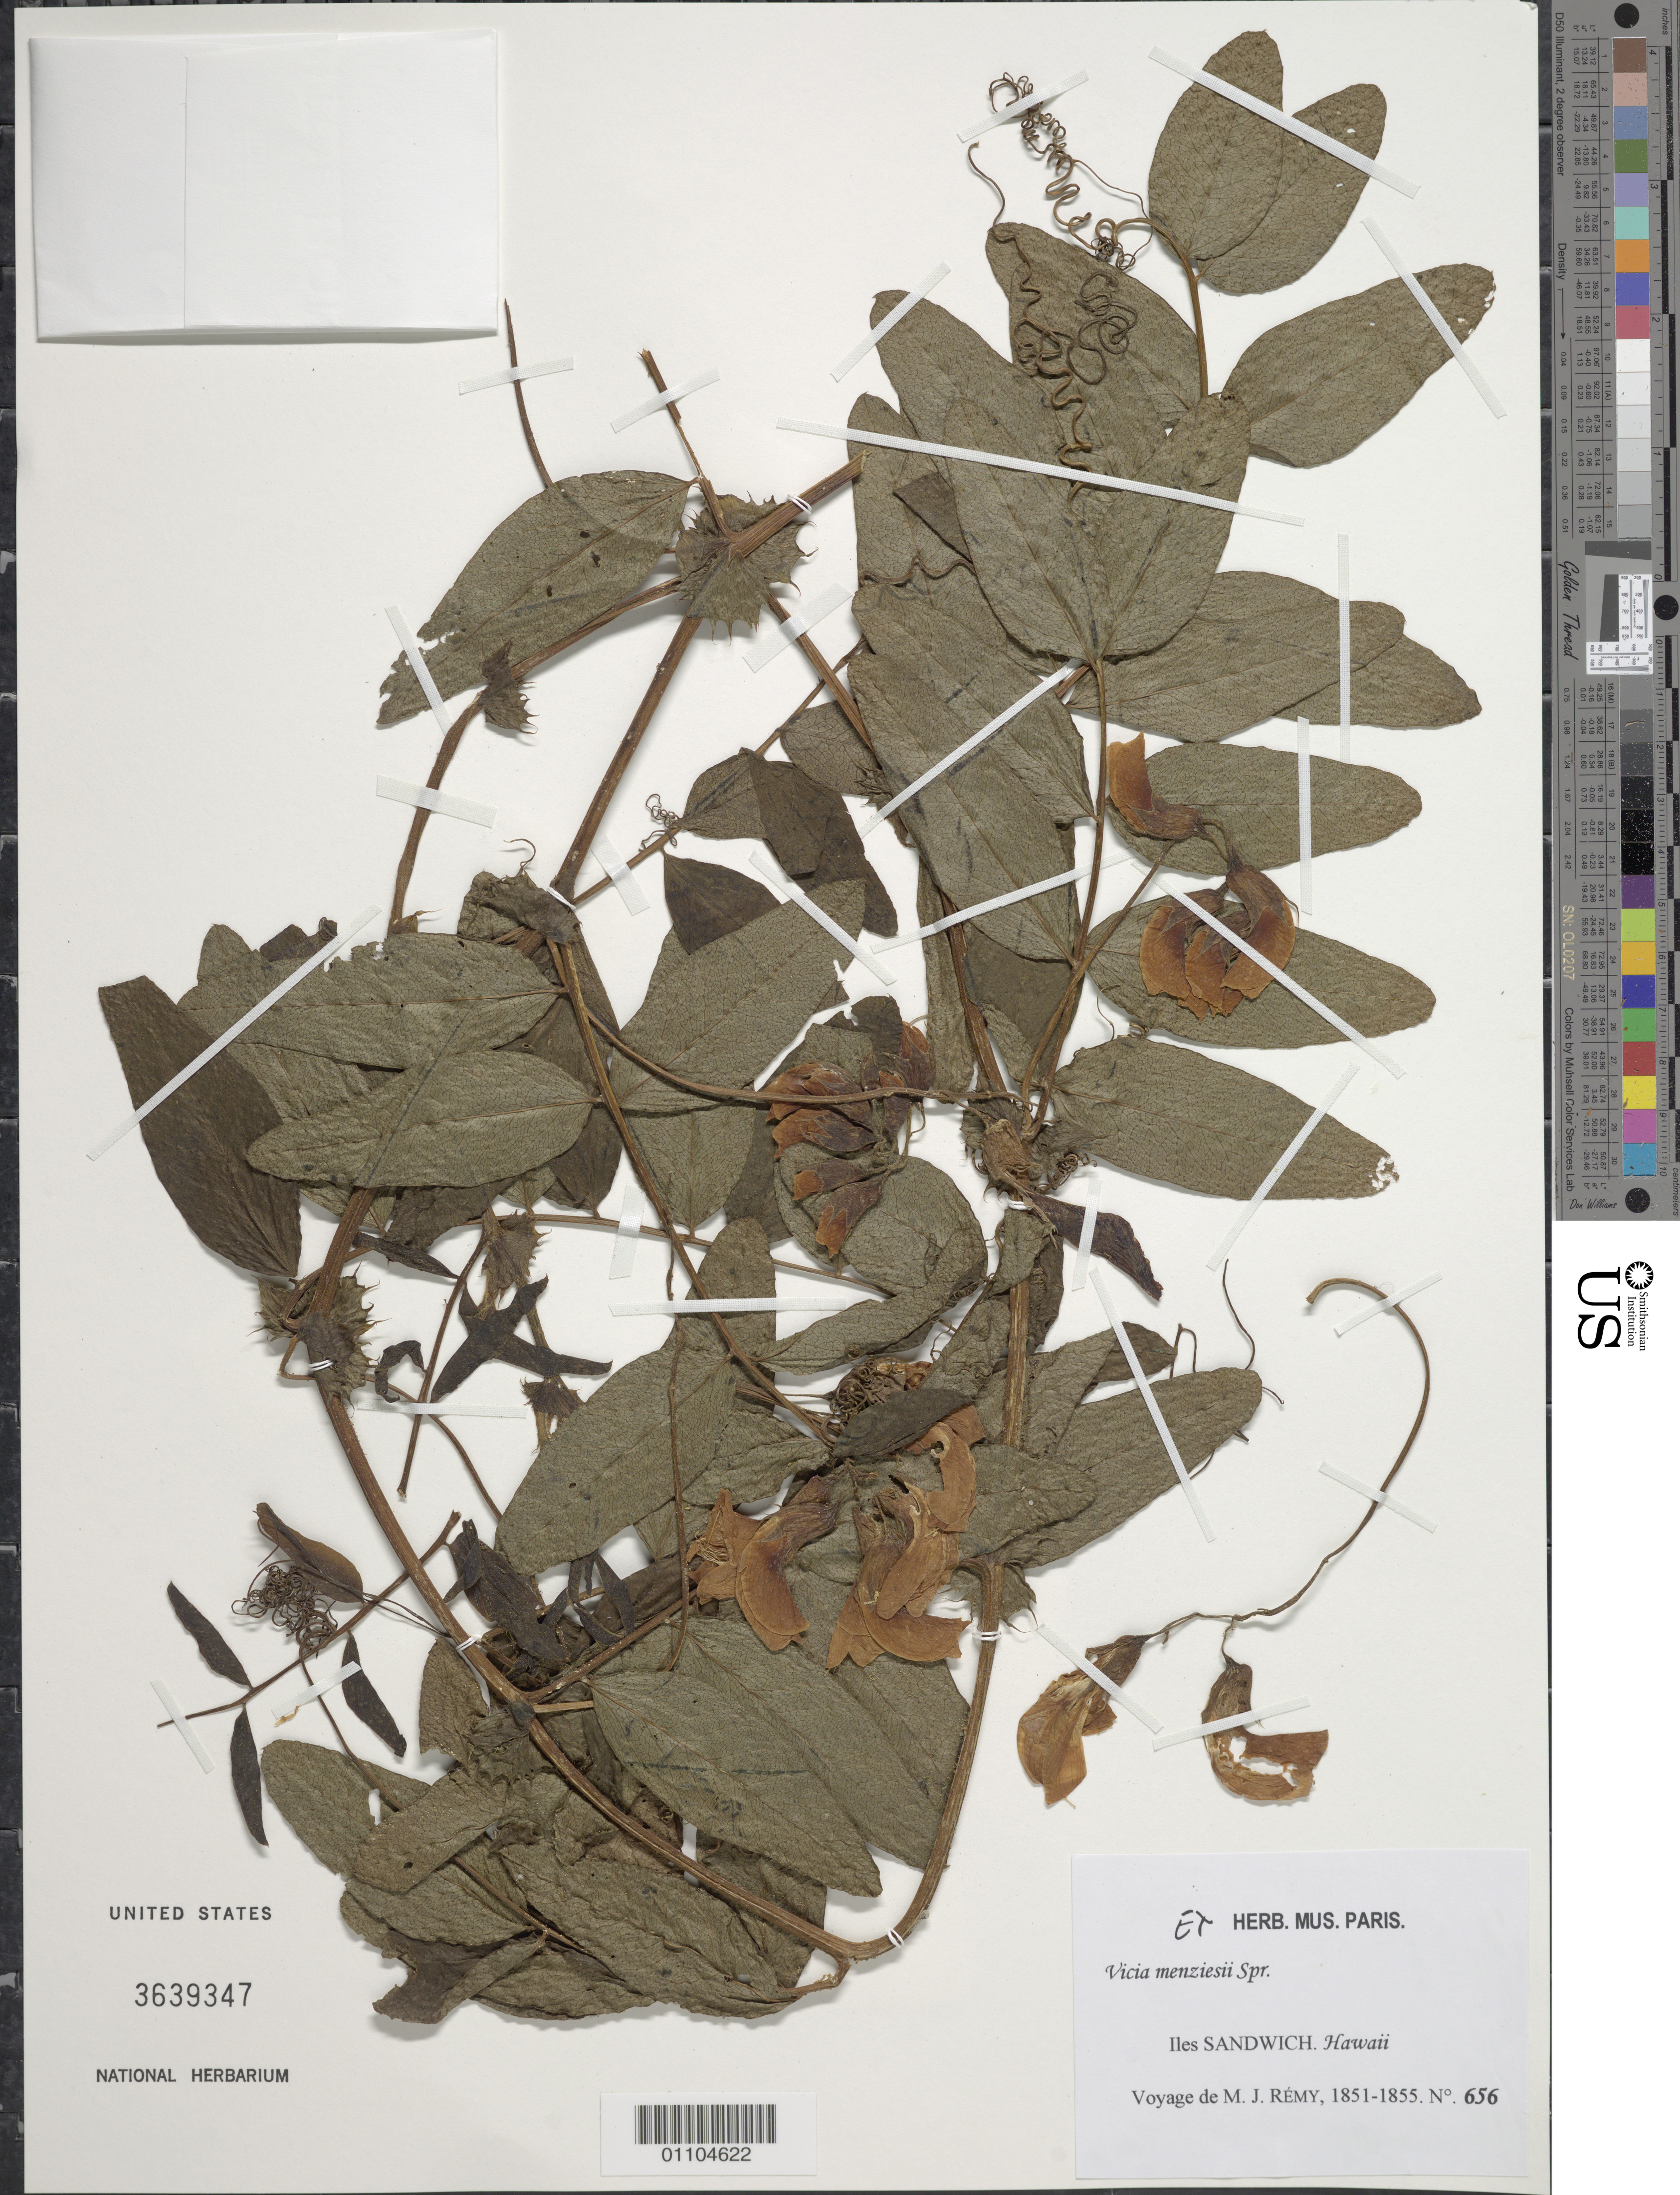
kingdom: Plantae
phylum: Tracheophyta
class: Magnoliopsida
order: Fabales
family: Fabaceae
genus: Vicia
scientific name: Vicia menziesii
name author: Spreng.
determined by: Wagner, W. L., (BOT), Smithsonian Institution - National Museum of Natural History (UNITED STATES)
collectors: M. J. Remy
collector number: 656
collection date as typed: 1851 to --- 1855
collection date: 1851/1855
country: United States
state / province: Hawaii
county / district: Hawaii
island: Hawaii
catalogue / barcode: US 3639347